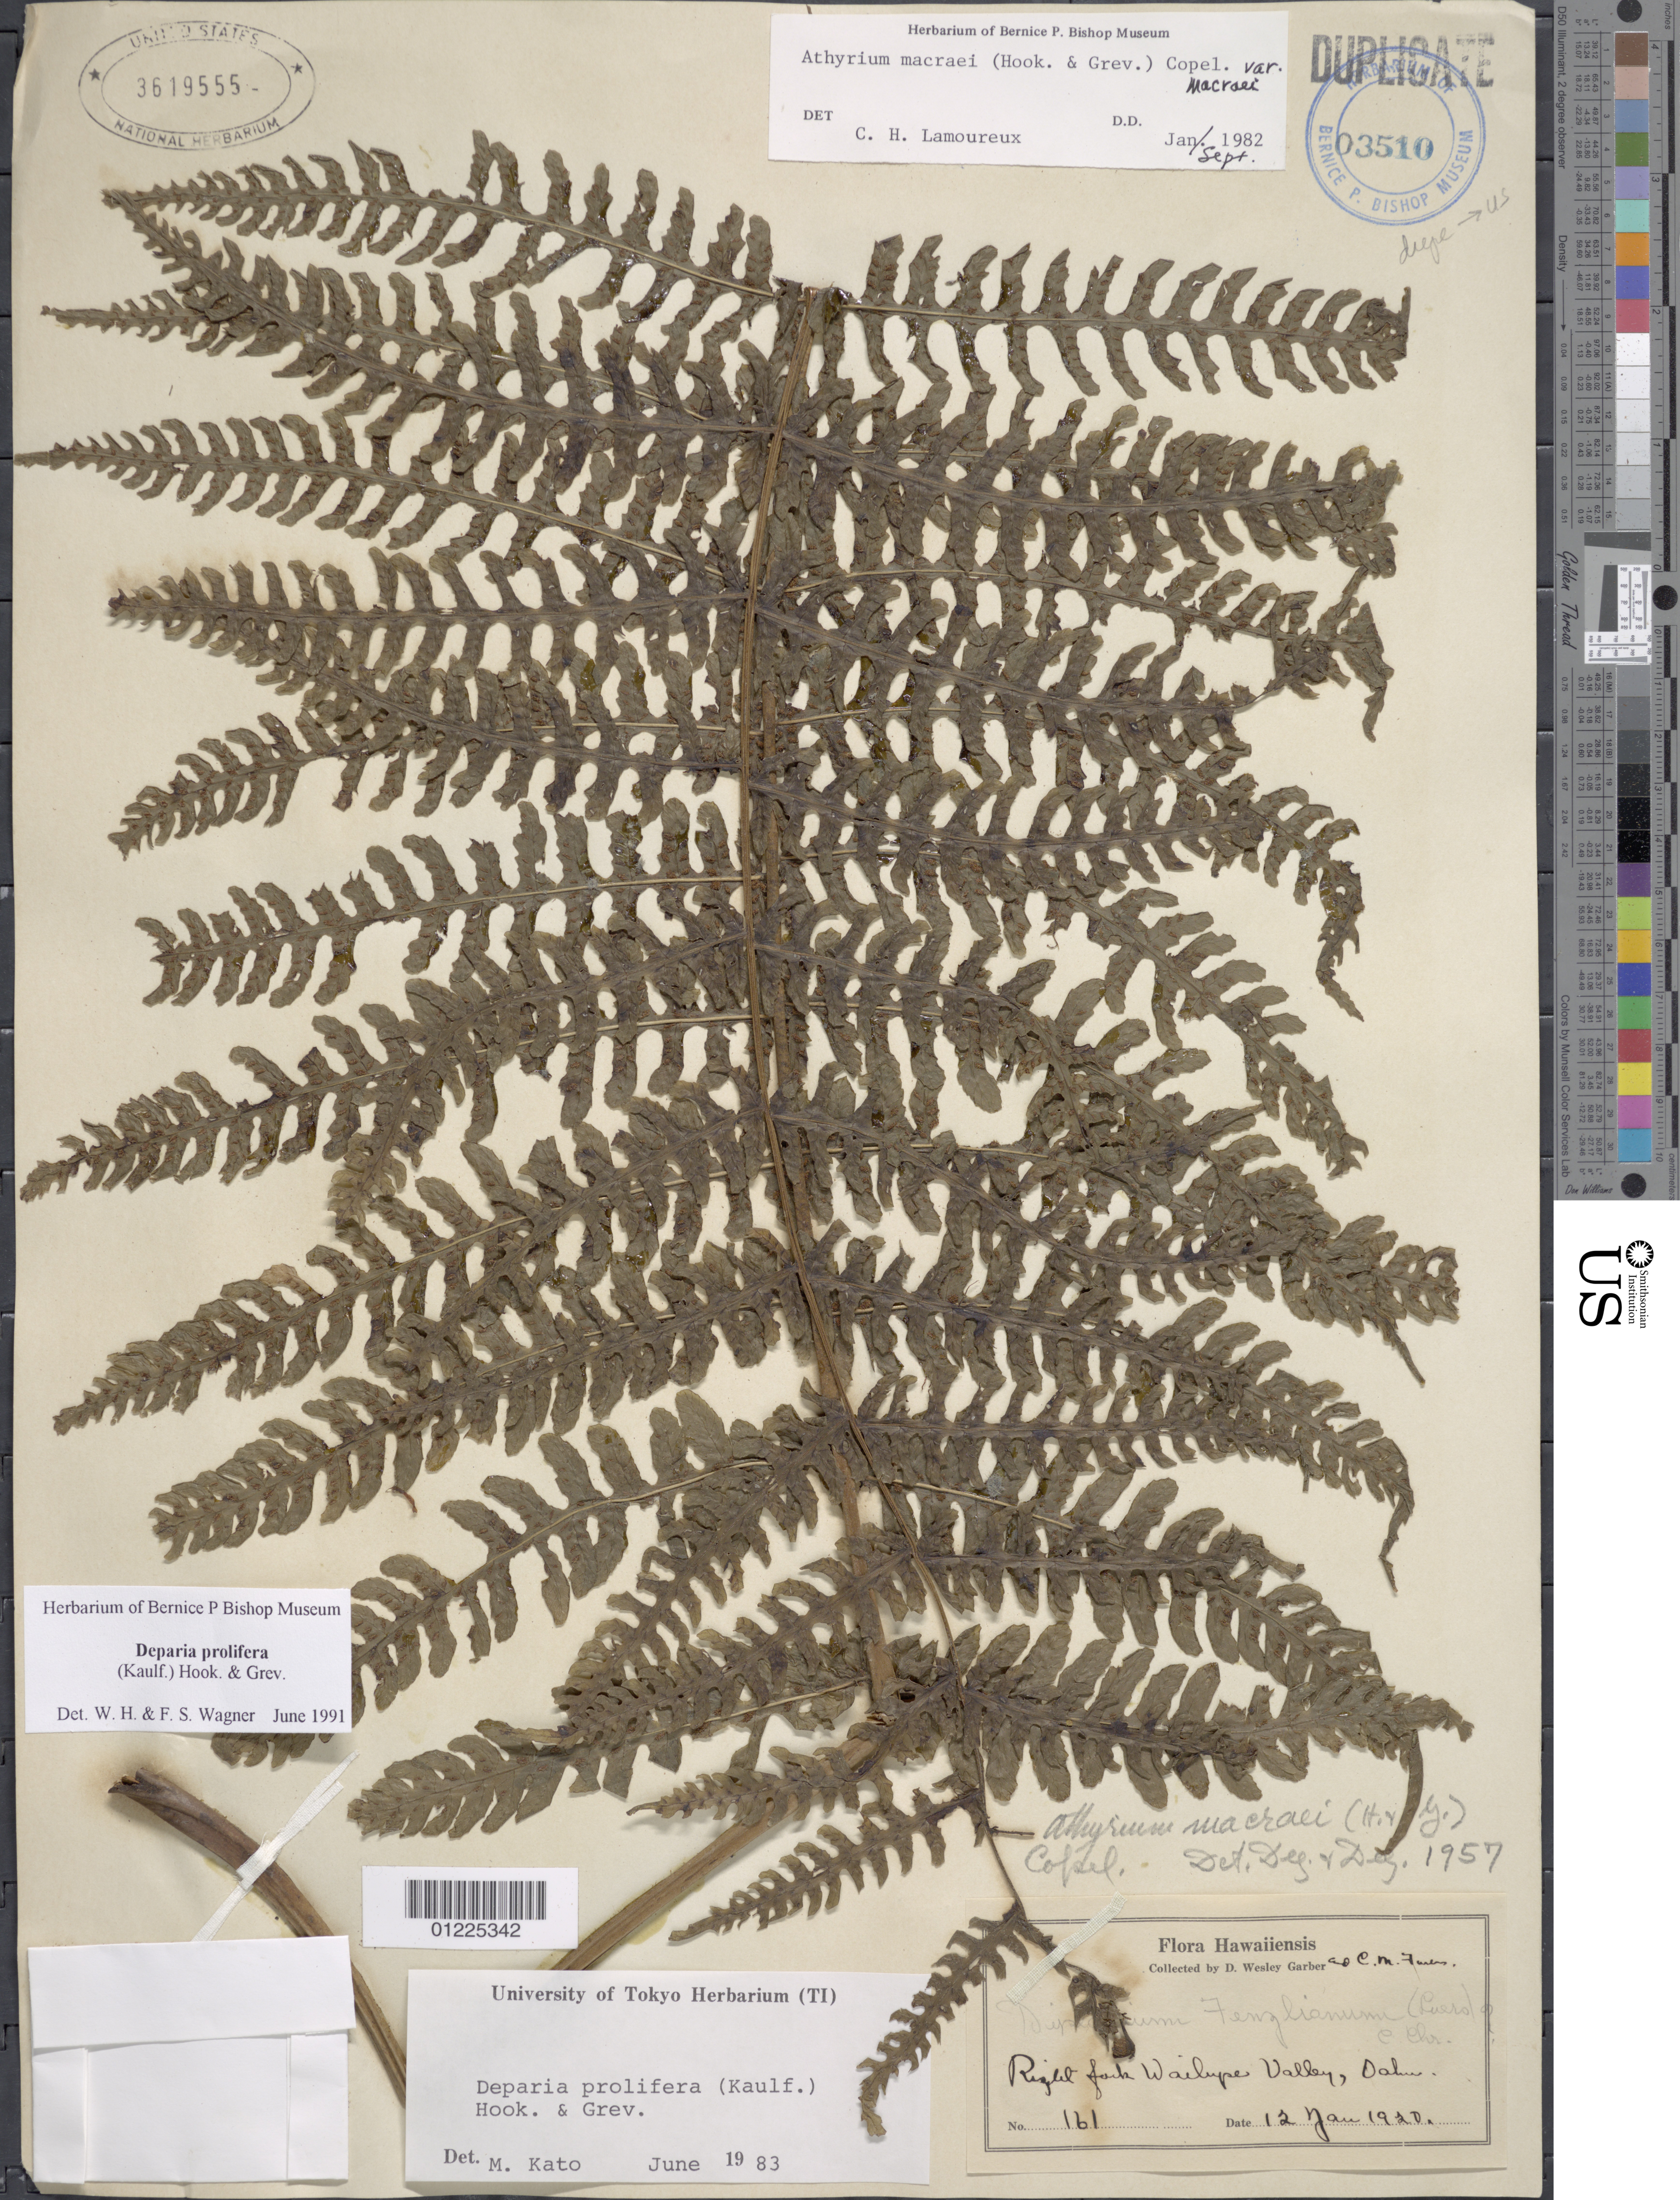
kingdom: Plantae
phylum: Tracheophyta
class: Polypodiopsida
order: Polypodiales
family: Athyriaceae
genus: Deparia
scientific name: Deparia prolifera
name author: (Kaulf.) Hook. & Grev.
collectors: D. W. Garber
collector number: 161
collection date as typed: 12 Jan 1920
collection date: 1920-01-12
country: United States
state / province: Hawaii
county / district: Honolulu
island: Oahu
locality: Rt. fork, Wailupe Valley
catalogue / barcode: US 3619555